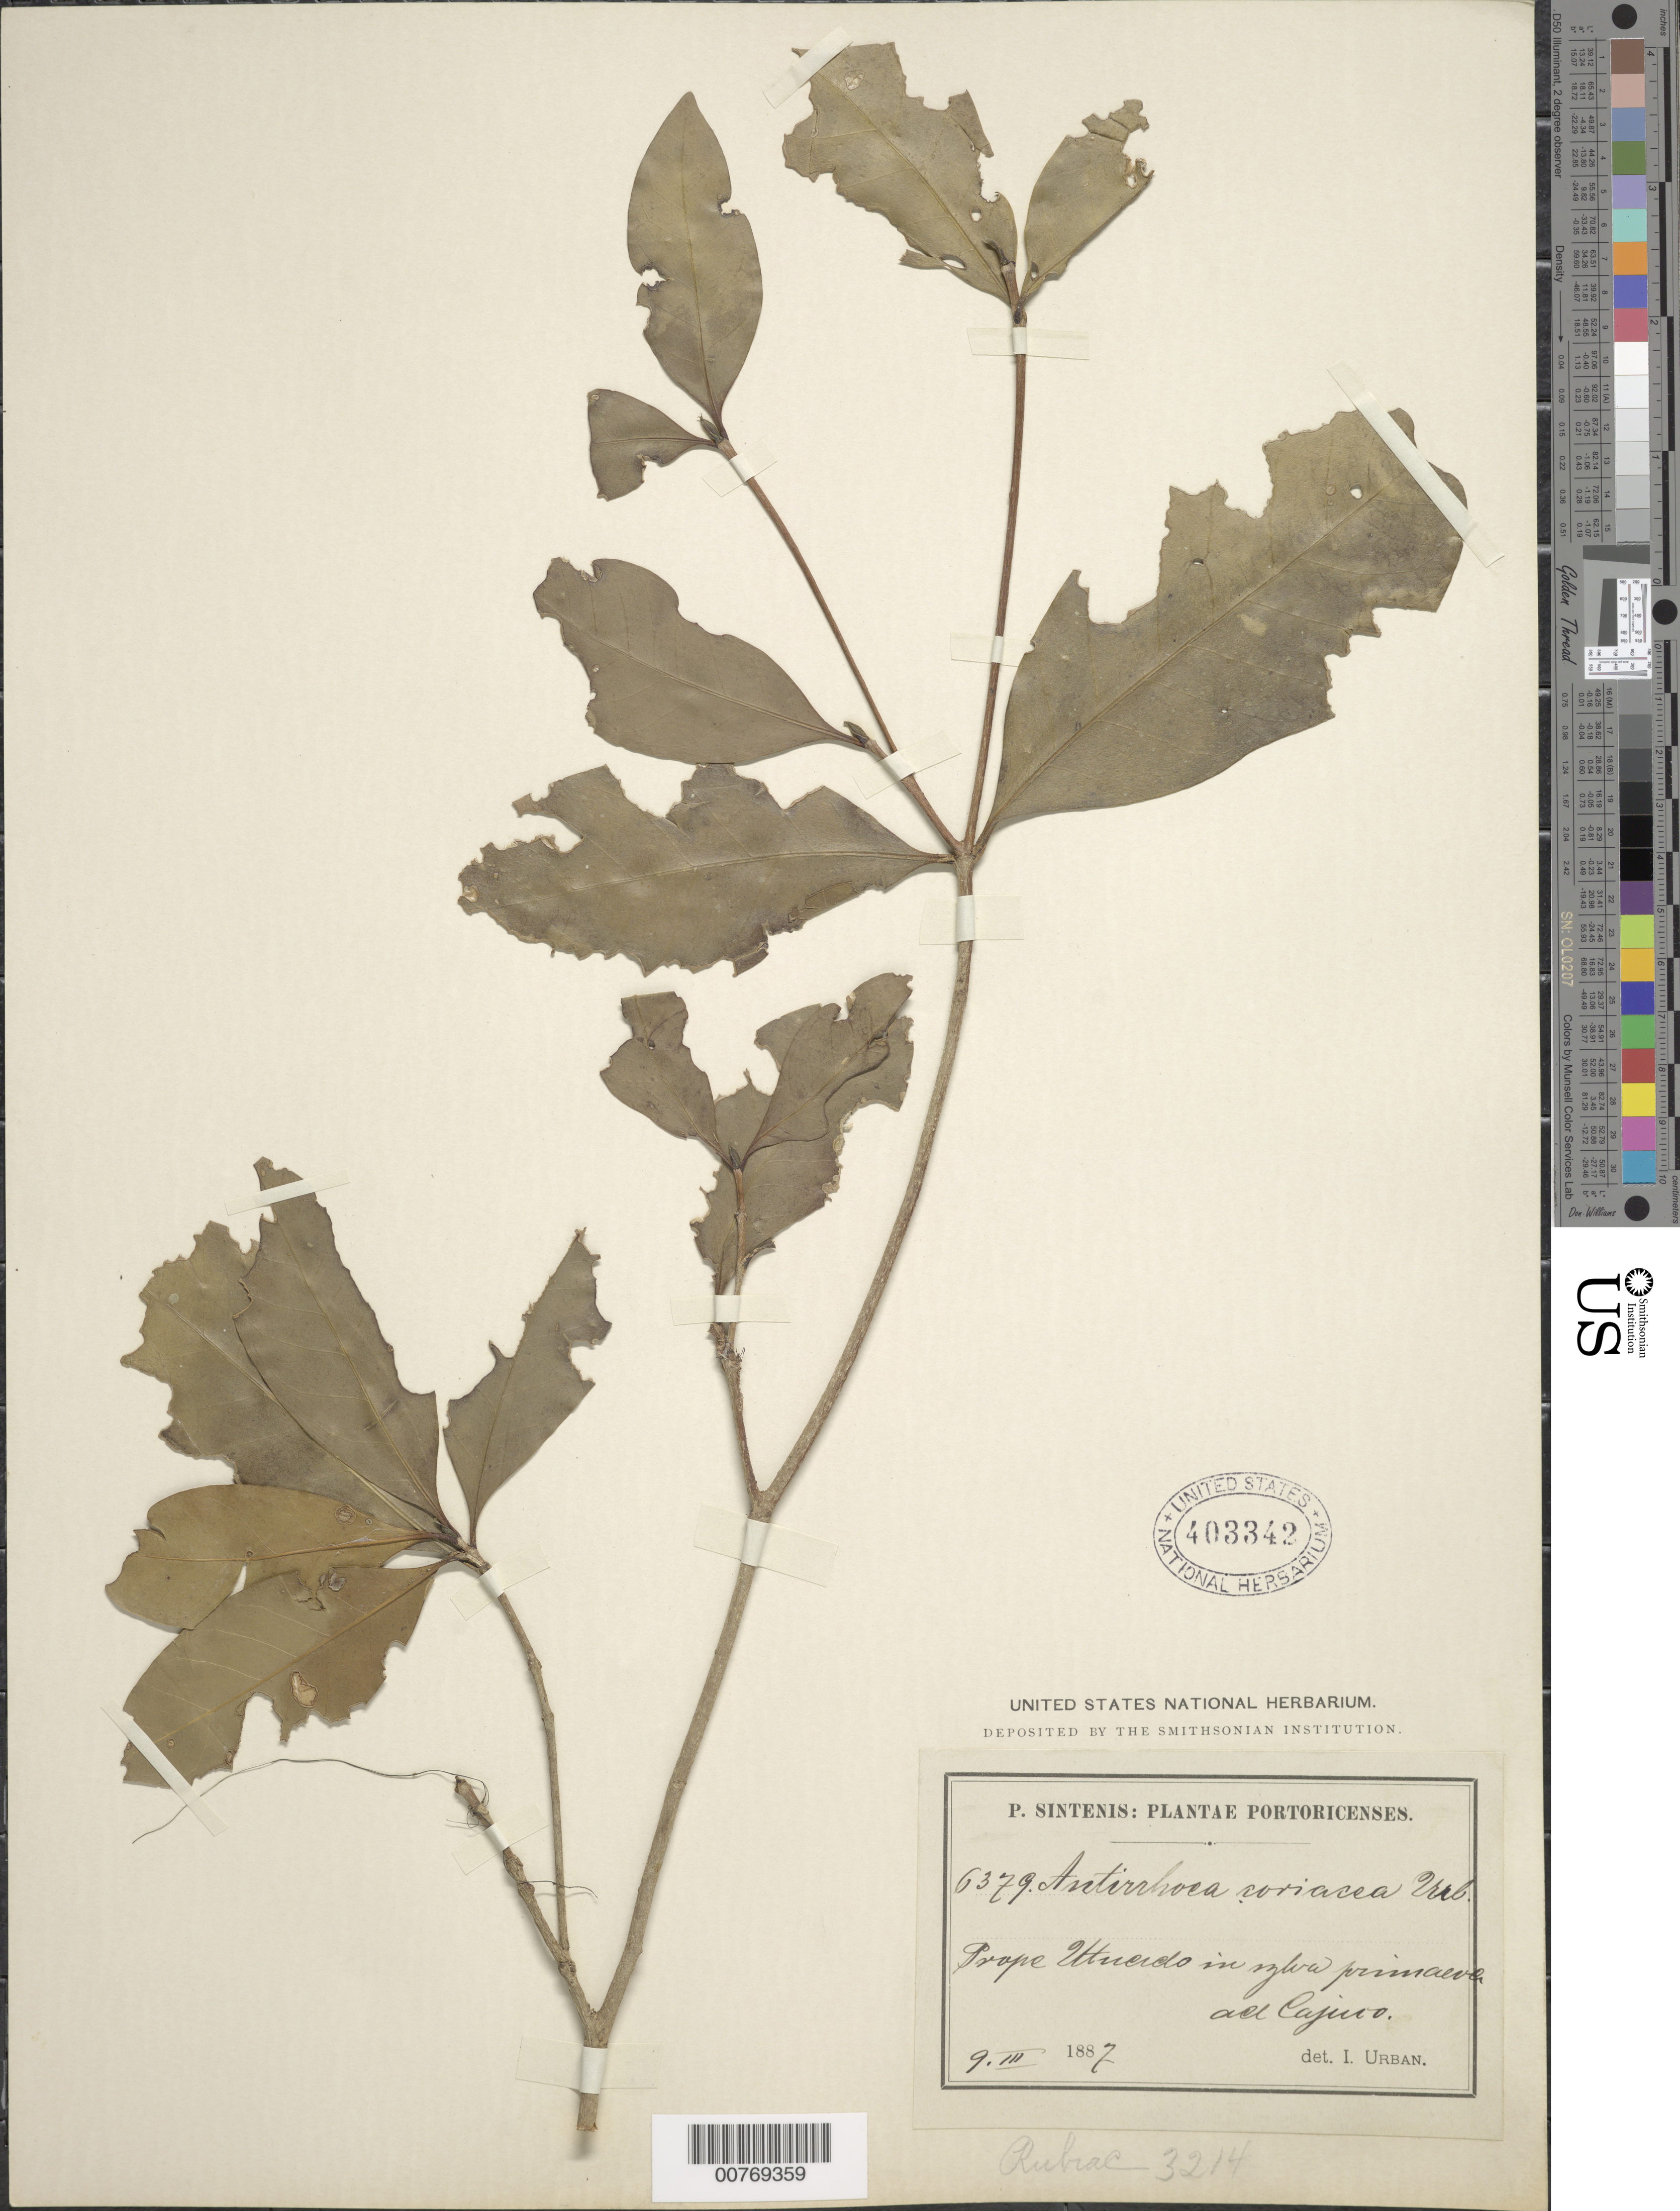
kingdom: Plantae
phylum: Tracheophyta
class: Magnoliopsida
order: Gentianales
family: Rubiaceae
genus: Stenostomum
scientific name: Stenostomum coriaceum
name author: (Vahl) Griseb.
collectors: P. Sintenis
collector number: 6379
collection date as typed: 09 Mar 1887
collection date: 1887-03-09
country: Puerto Rico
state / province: Utuado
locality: Prope Utuado in sylva primaeva ad Cajuco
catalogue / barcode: US 403342